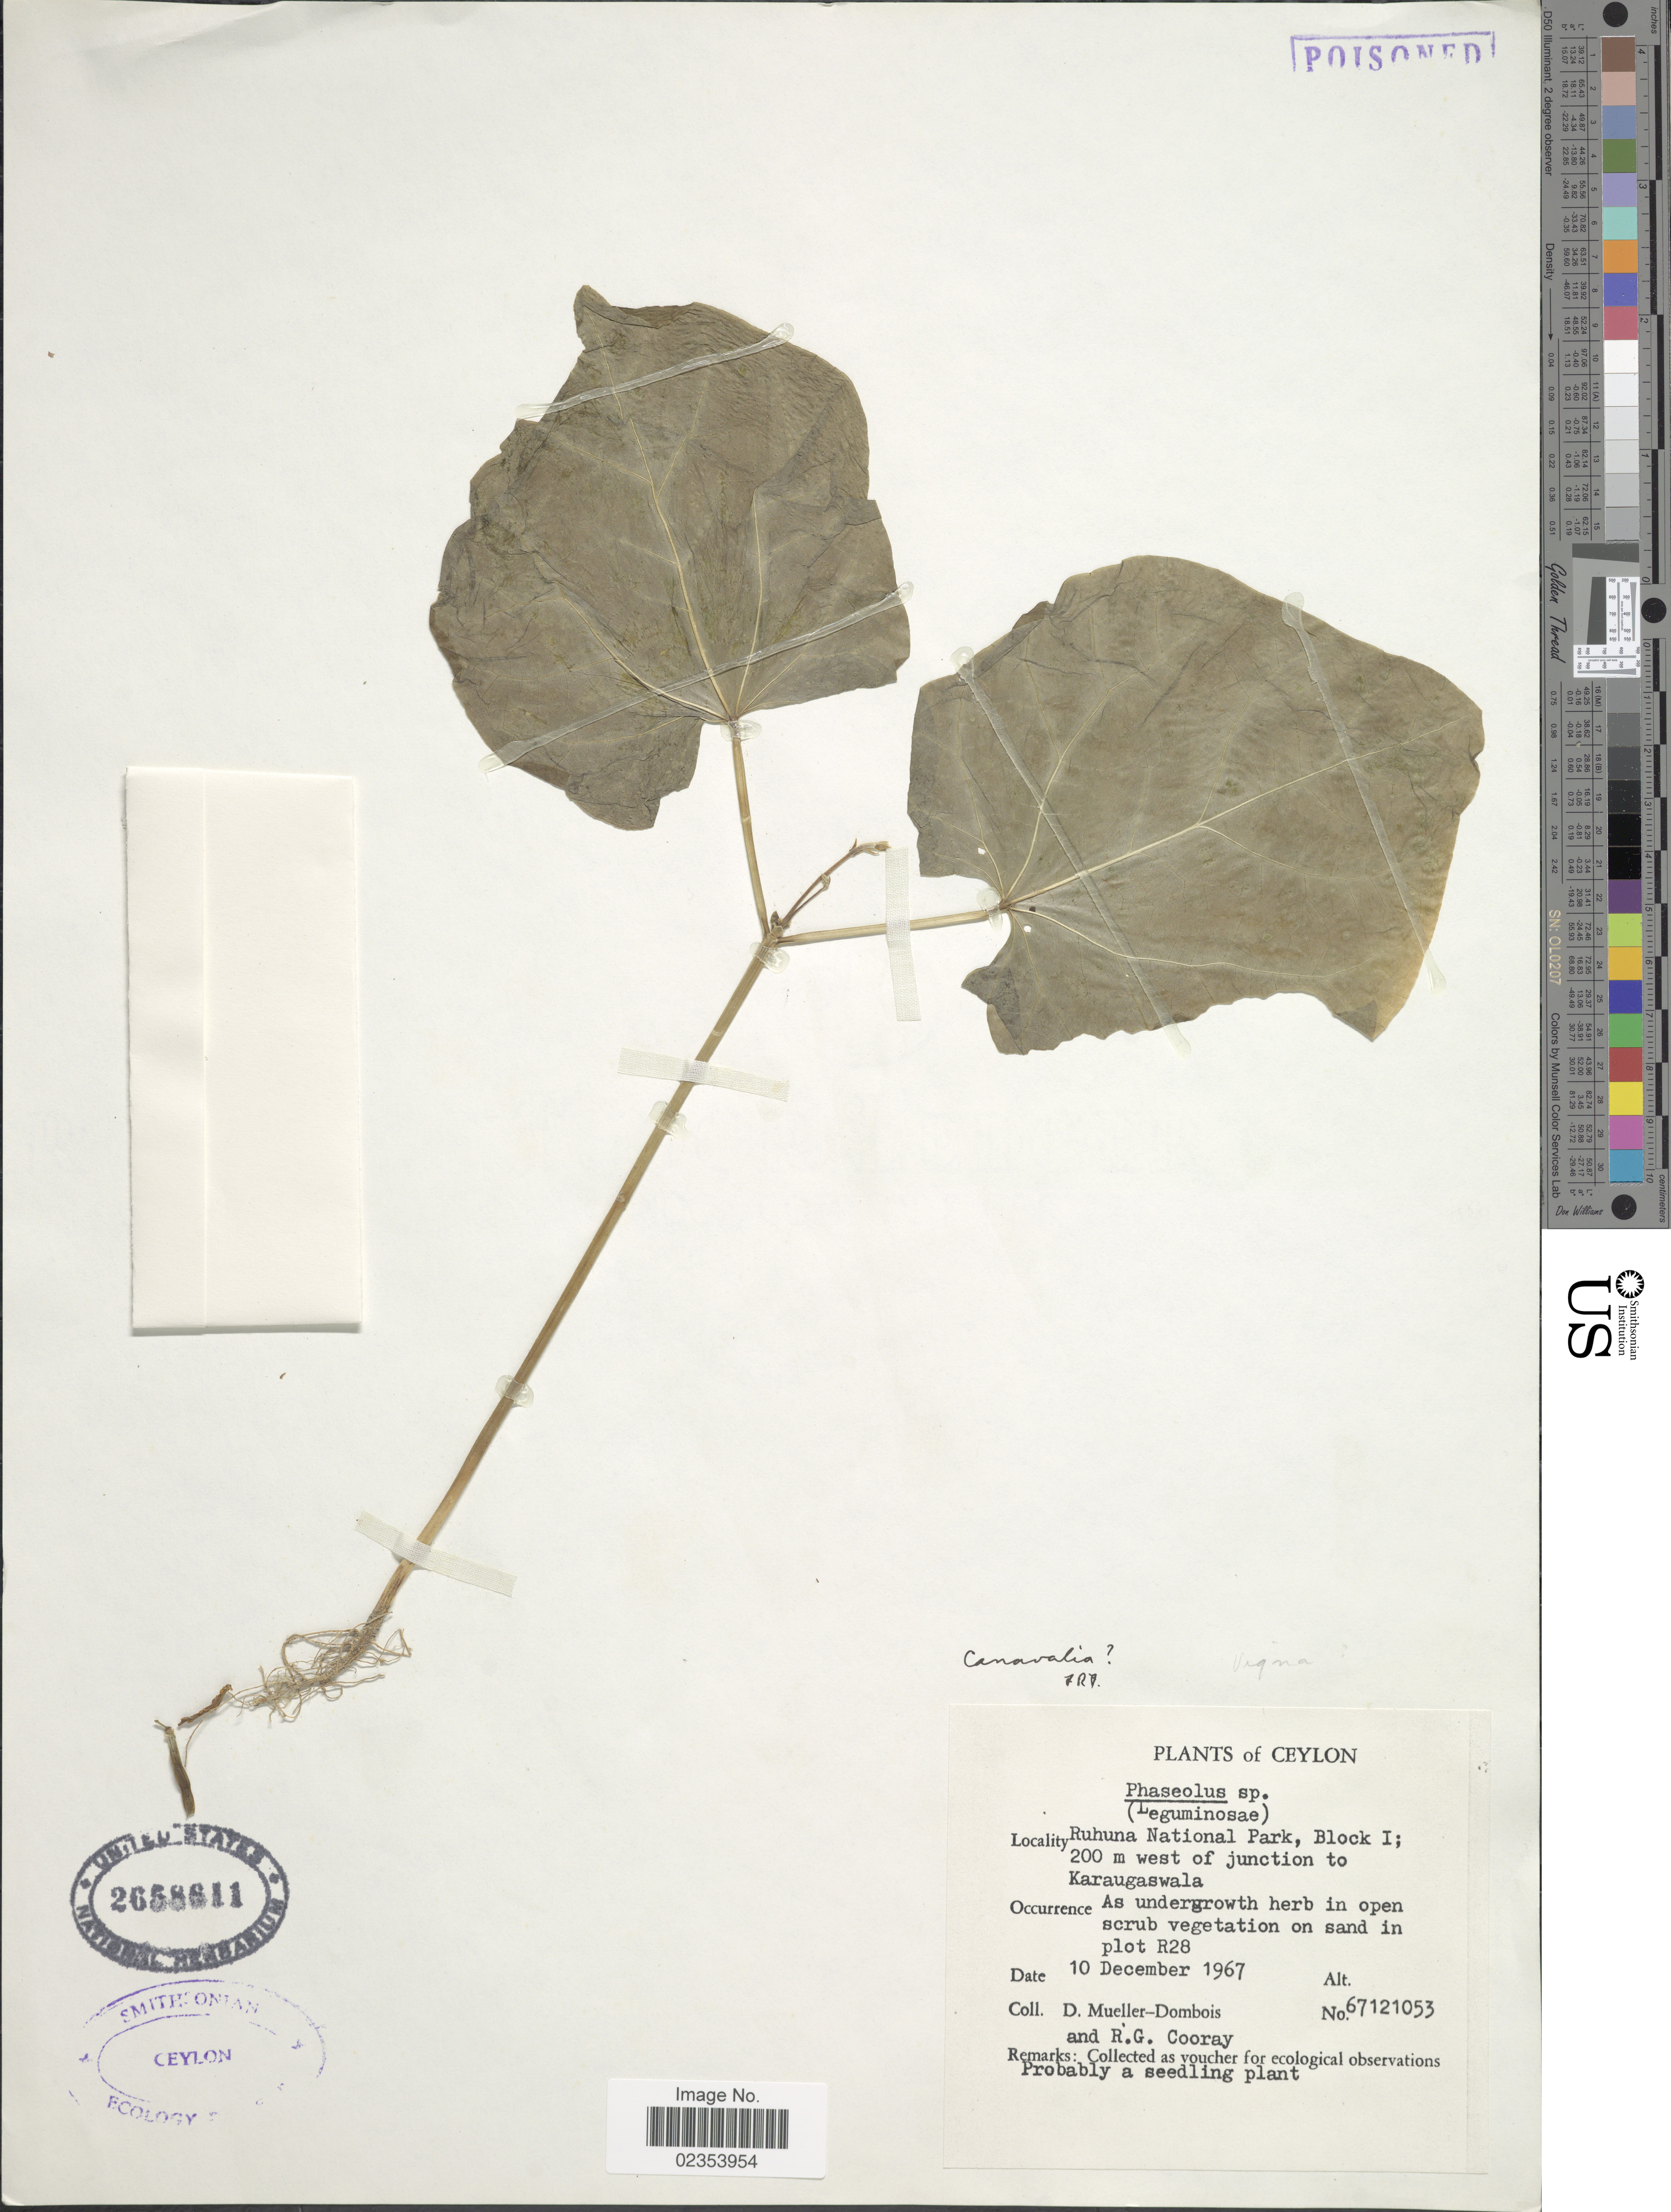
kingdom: Plantae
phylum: Tracheophyta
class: Magnoliopsida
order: Fabales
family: Fabaceae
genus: Vigna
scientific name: Vigna sp.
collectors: D. Mueller-Dombois & R. Cooray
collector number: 67121053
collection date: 1967-12-10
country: Sri Lanka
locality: Ceylon. Ruhuna National Park, Block I; 200 m west of junction to Karaugaswala, plot R28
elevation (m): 200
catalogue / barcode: US 2658611